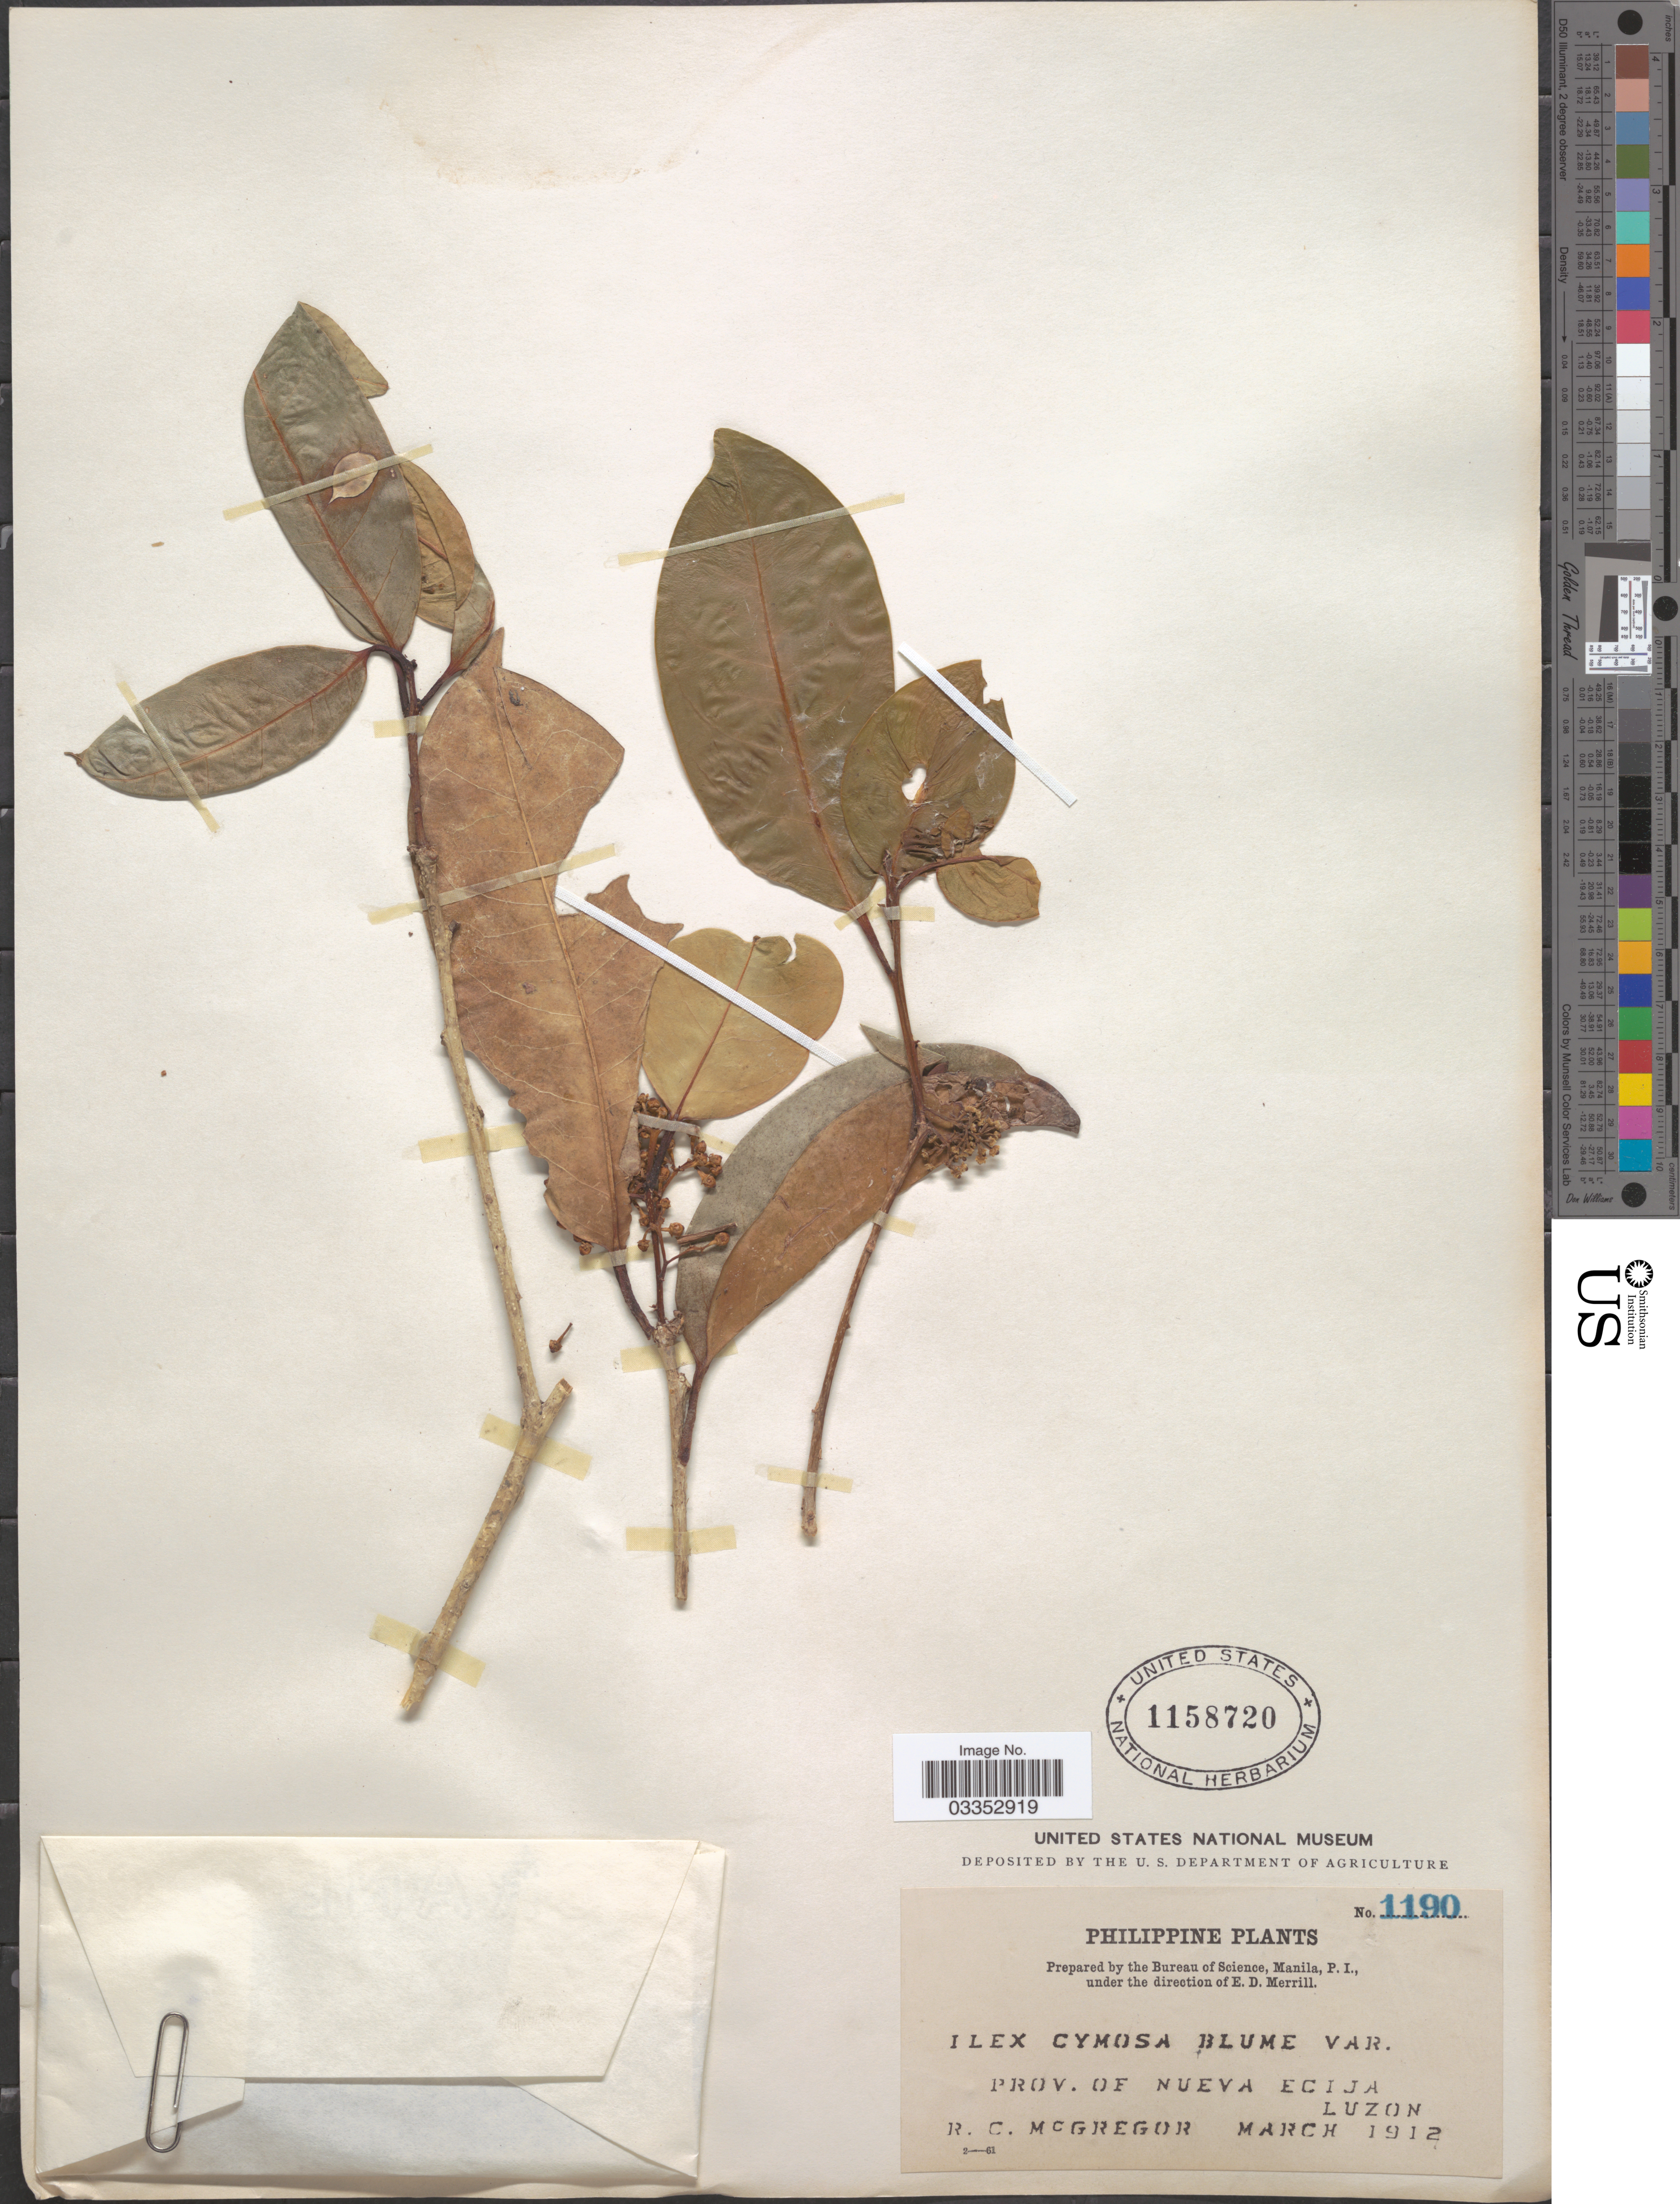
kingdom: Plantae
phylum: Tracheophyta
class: Magnoliopsida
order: Aquifoliales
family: Aquifoliaceae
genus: Ilex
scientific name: Ilex cymosa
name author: Blume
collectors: R. C. McGregor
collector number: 1190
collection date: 1912-03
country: Philippines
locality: Prov. Nueva Ecija, Luzon.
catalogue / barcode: US 1158720